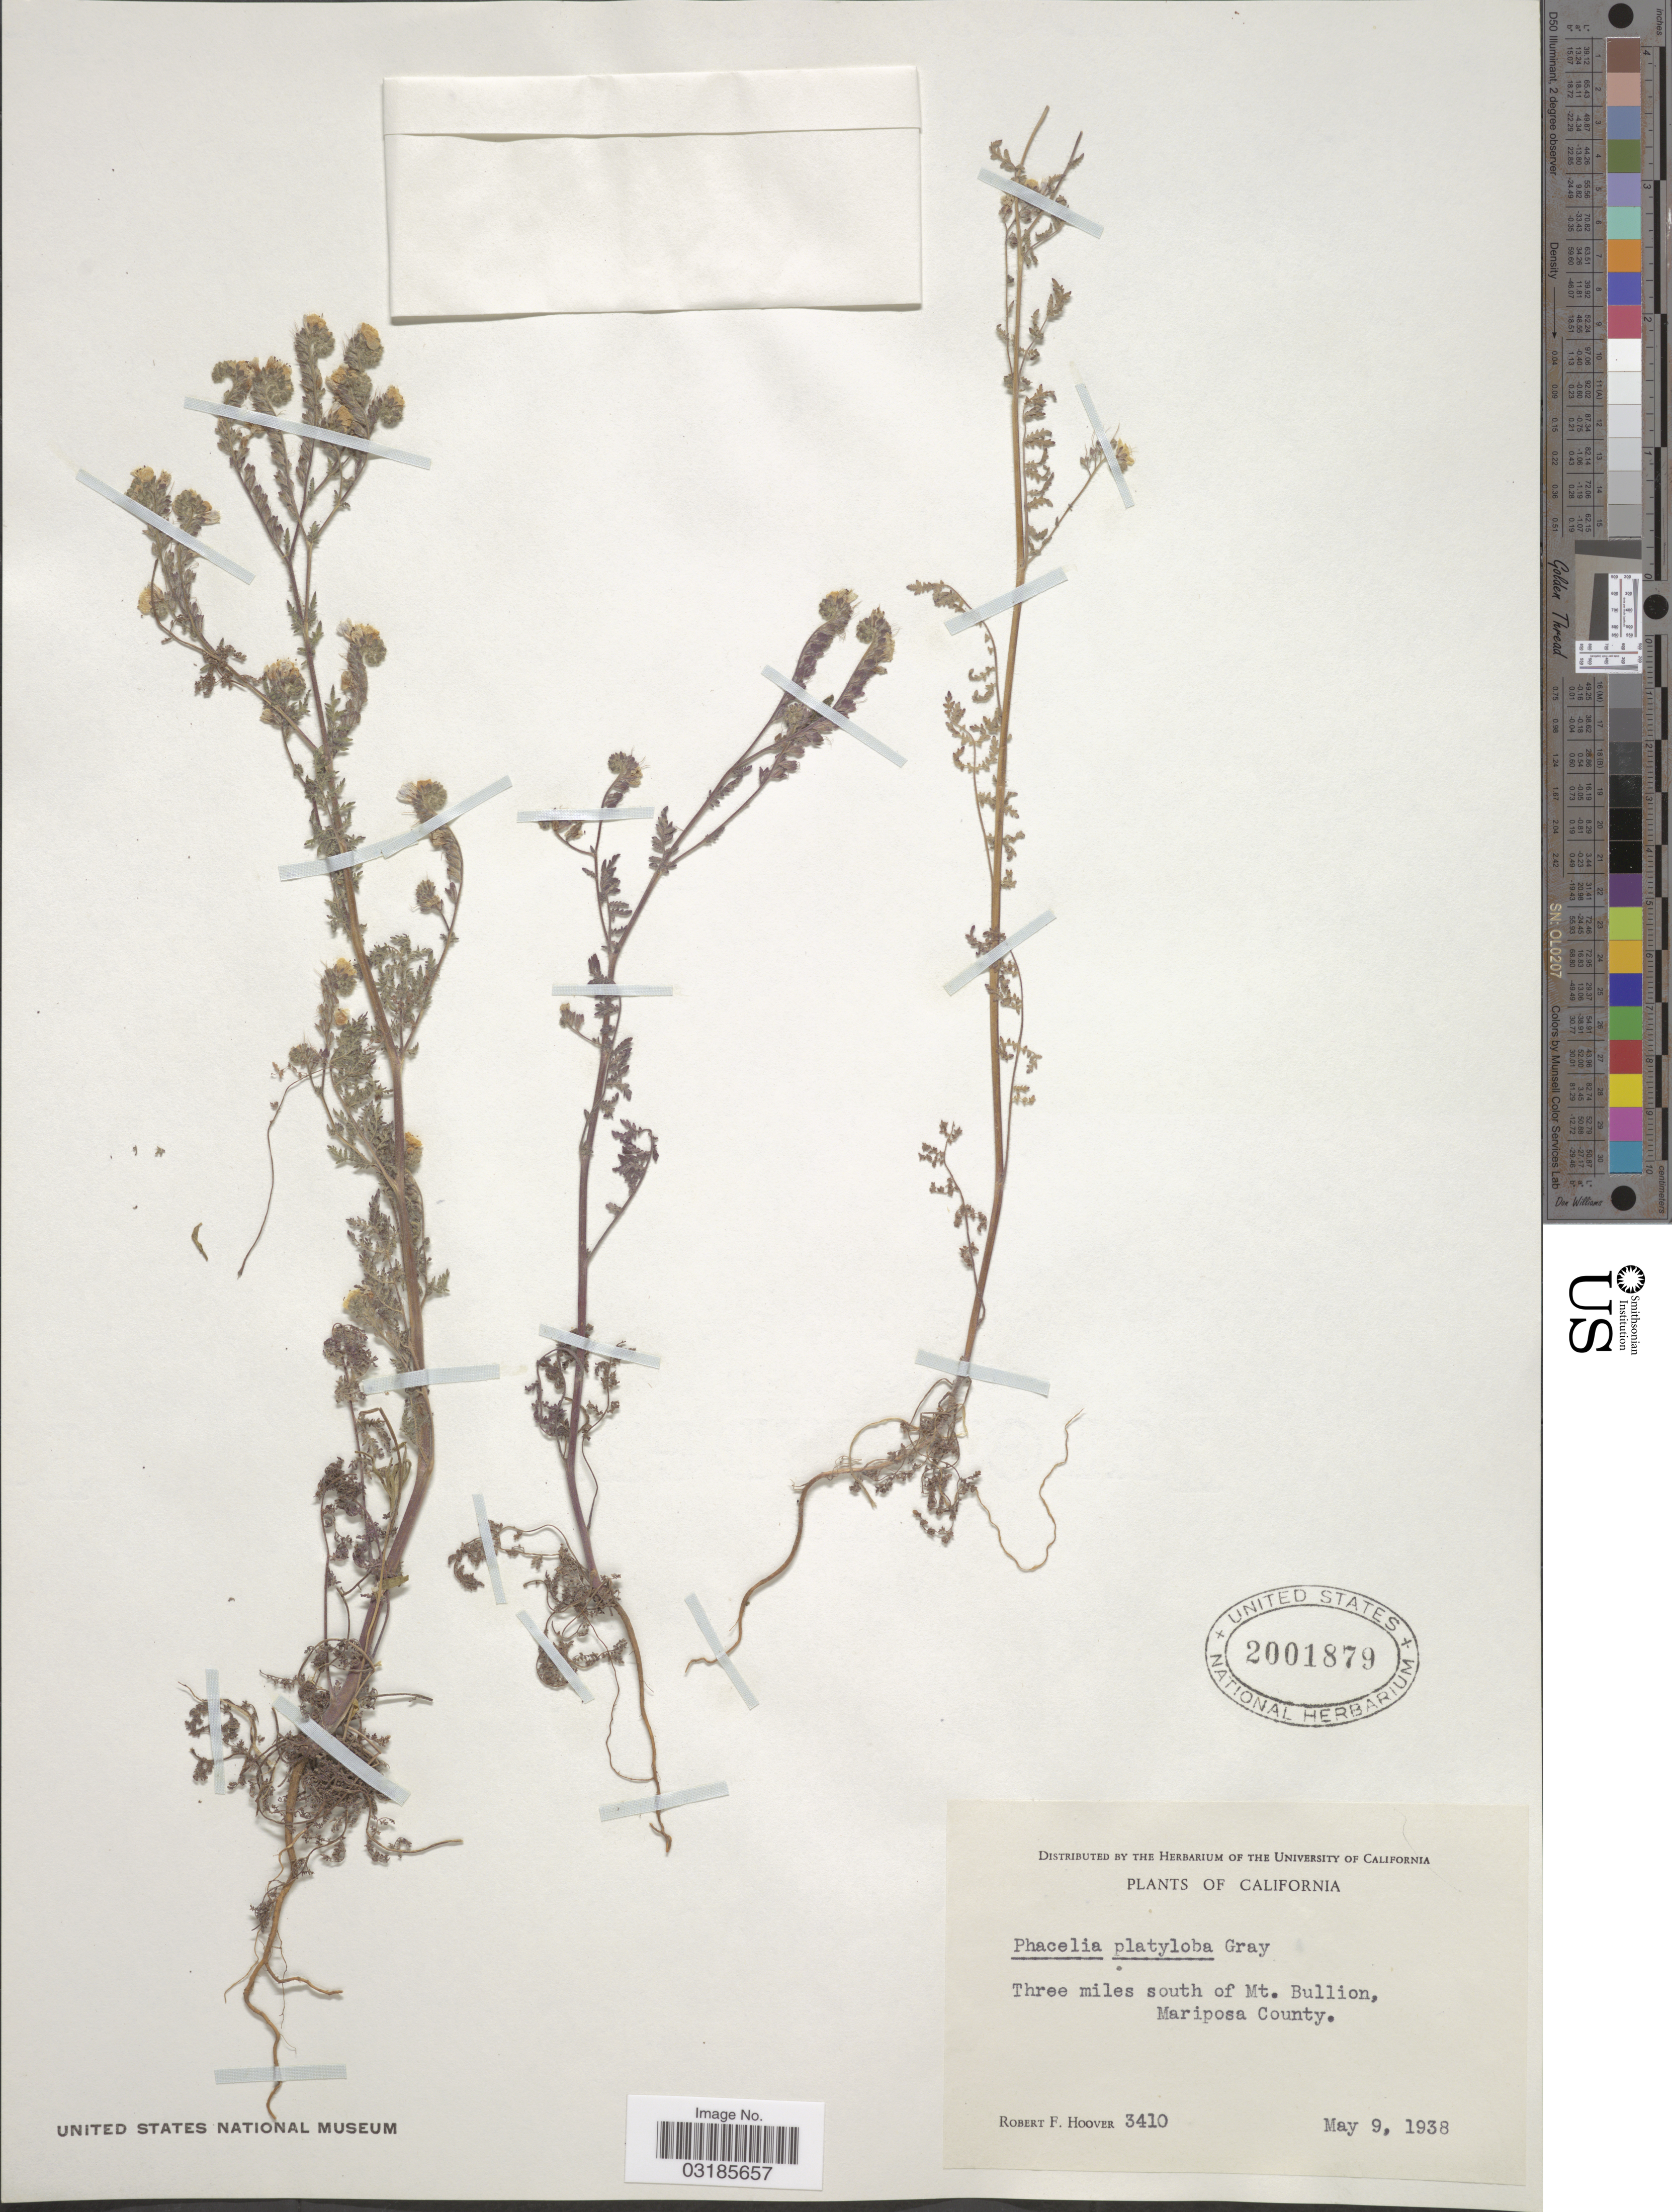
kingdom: Plantae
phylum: Tracheophyta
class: Magnoliopsida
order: Boraginales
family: Hydrophyllaceae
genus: Phacelia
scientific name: Phacelia platyloba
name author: A. Gray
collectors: R. F. Hoover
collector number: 3410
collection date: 1938-05-09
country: United States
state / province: California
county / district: Mariposa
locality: Three miles south of Mt. Bullion, Mariposa County.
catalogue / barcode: US 2001879